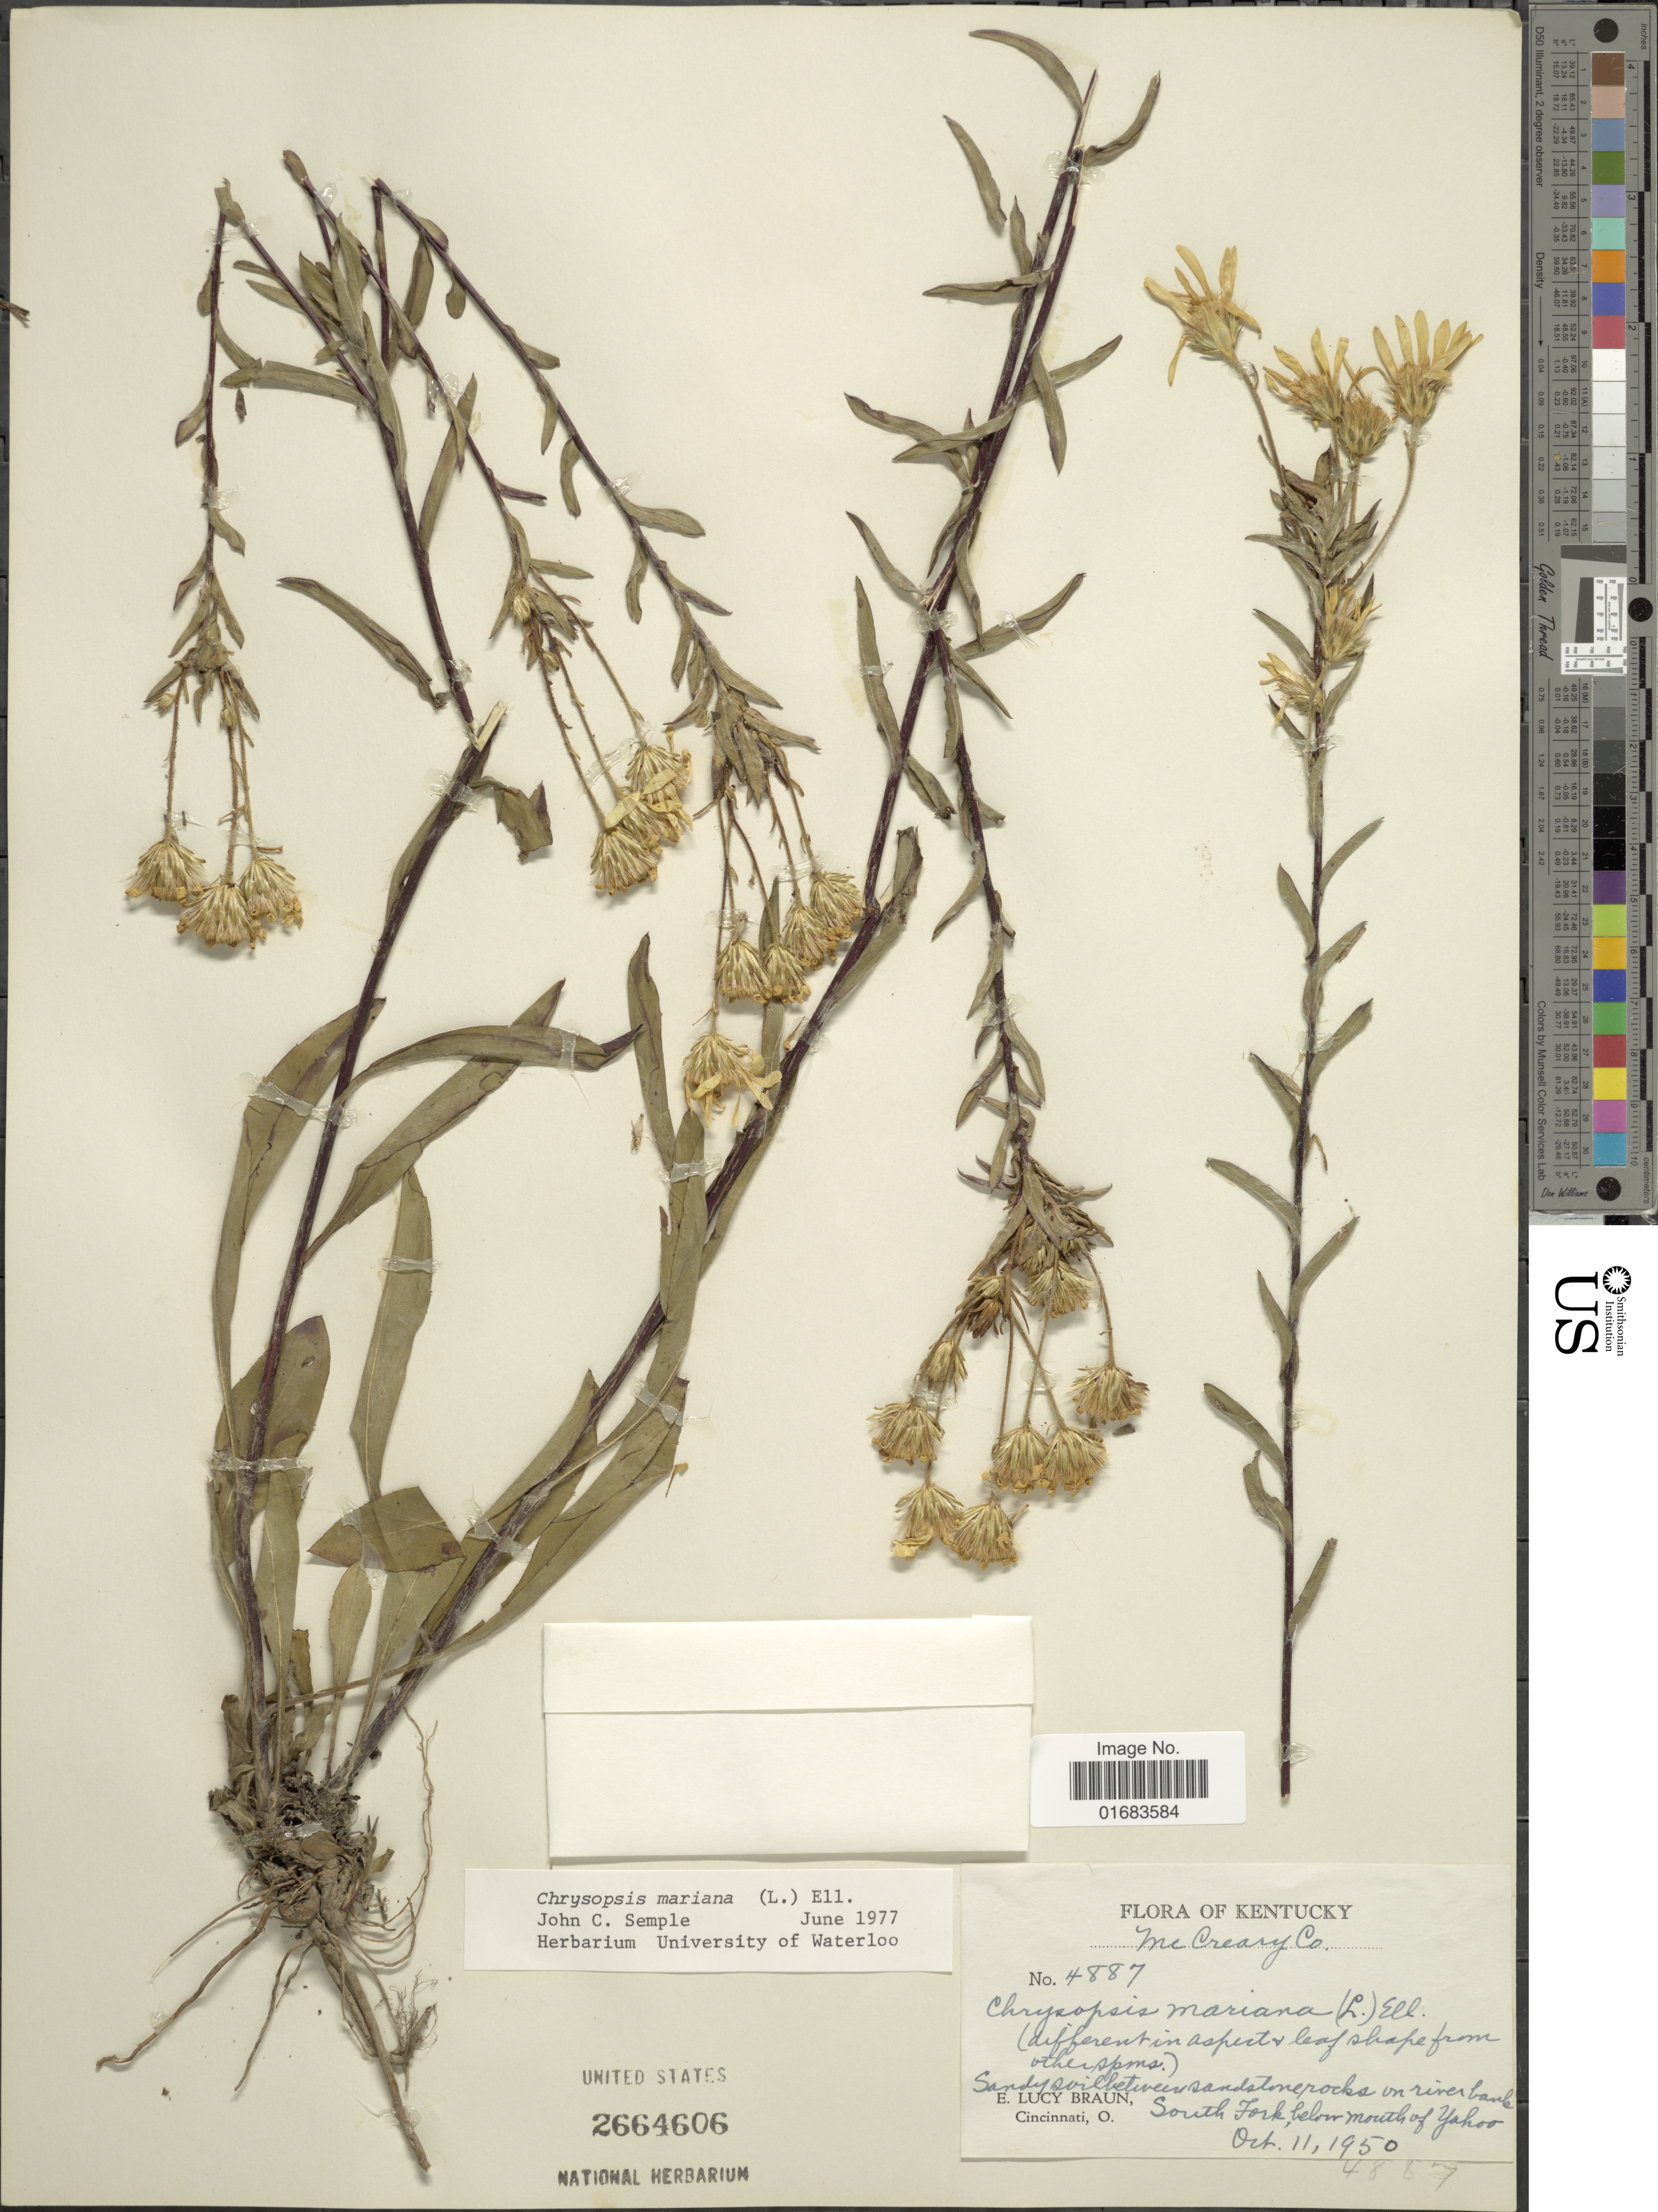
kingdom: Plantae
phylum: Tracheophyta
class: Magnoliopsida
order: Asterales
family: Asteraceae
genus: Chrysopsis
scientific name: Chrysopsis mariana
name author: (L.) Elliott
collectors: E. L. Braun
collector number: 4887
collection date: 1950-10-11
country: United States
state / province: Kentucky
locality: McCreary Co, Sandy soil between sandstone rocks on river bank South fork, below mouth of Yahoo.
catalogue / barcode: US 2664606